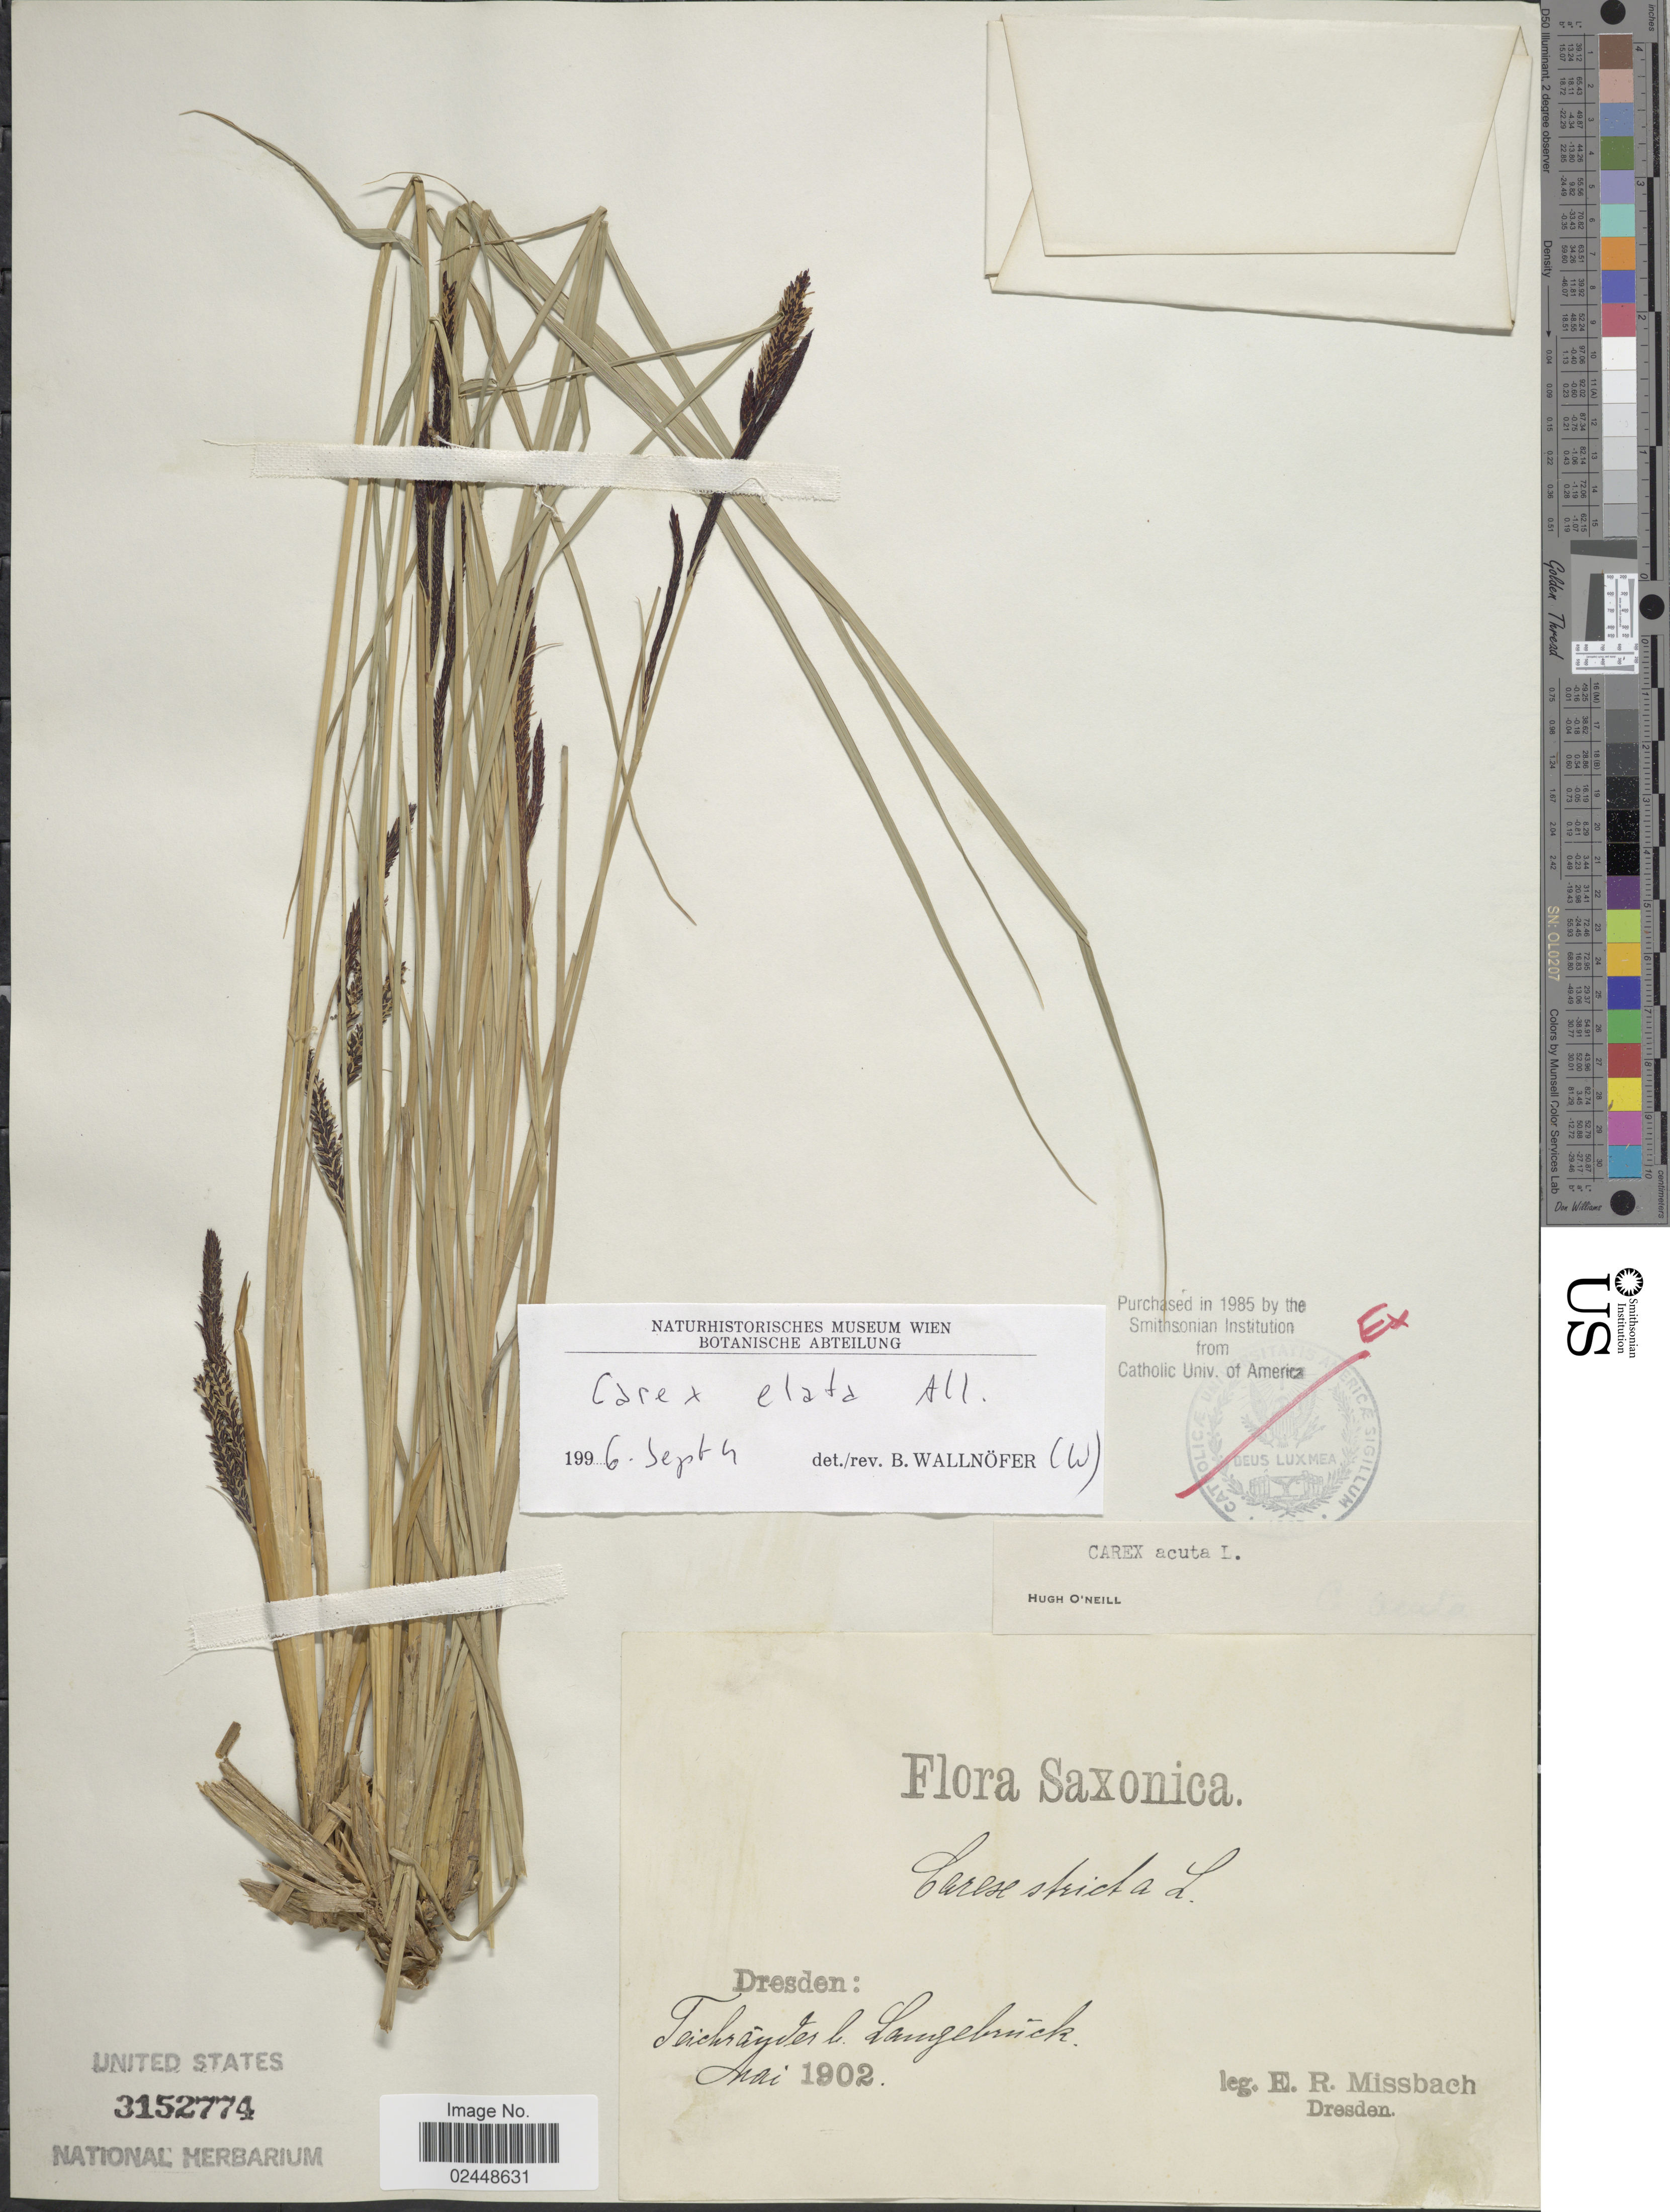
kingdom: Plantae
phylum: Tracheophyta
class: Liliopsida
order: Poales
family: Cyperaceae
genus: Carex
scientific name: Carex elata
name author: All.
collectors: E. Missbach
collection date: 1902-05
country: Germany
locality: Saxonica, Dresden, Teichrander b. Langebrück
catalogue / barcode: US 3152774